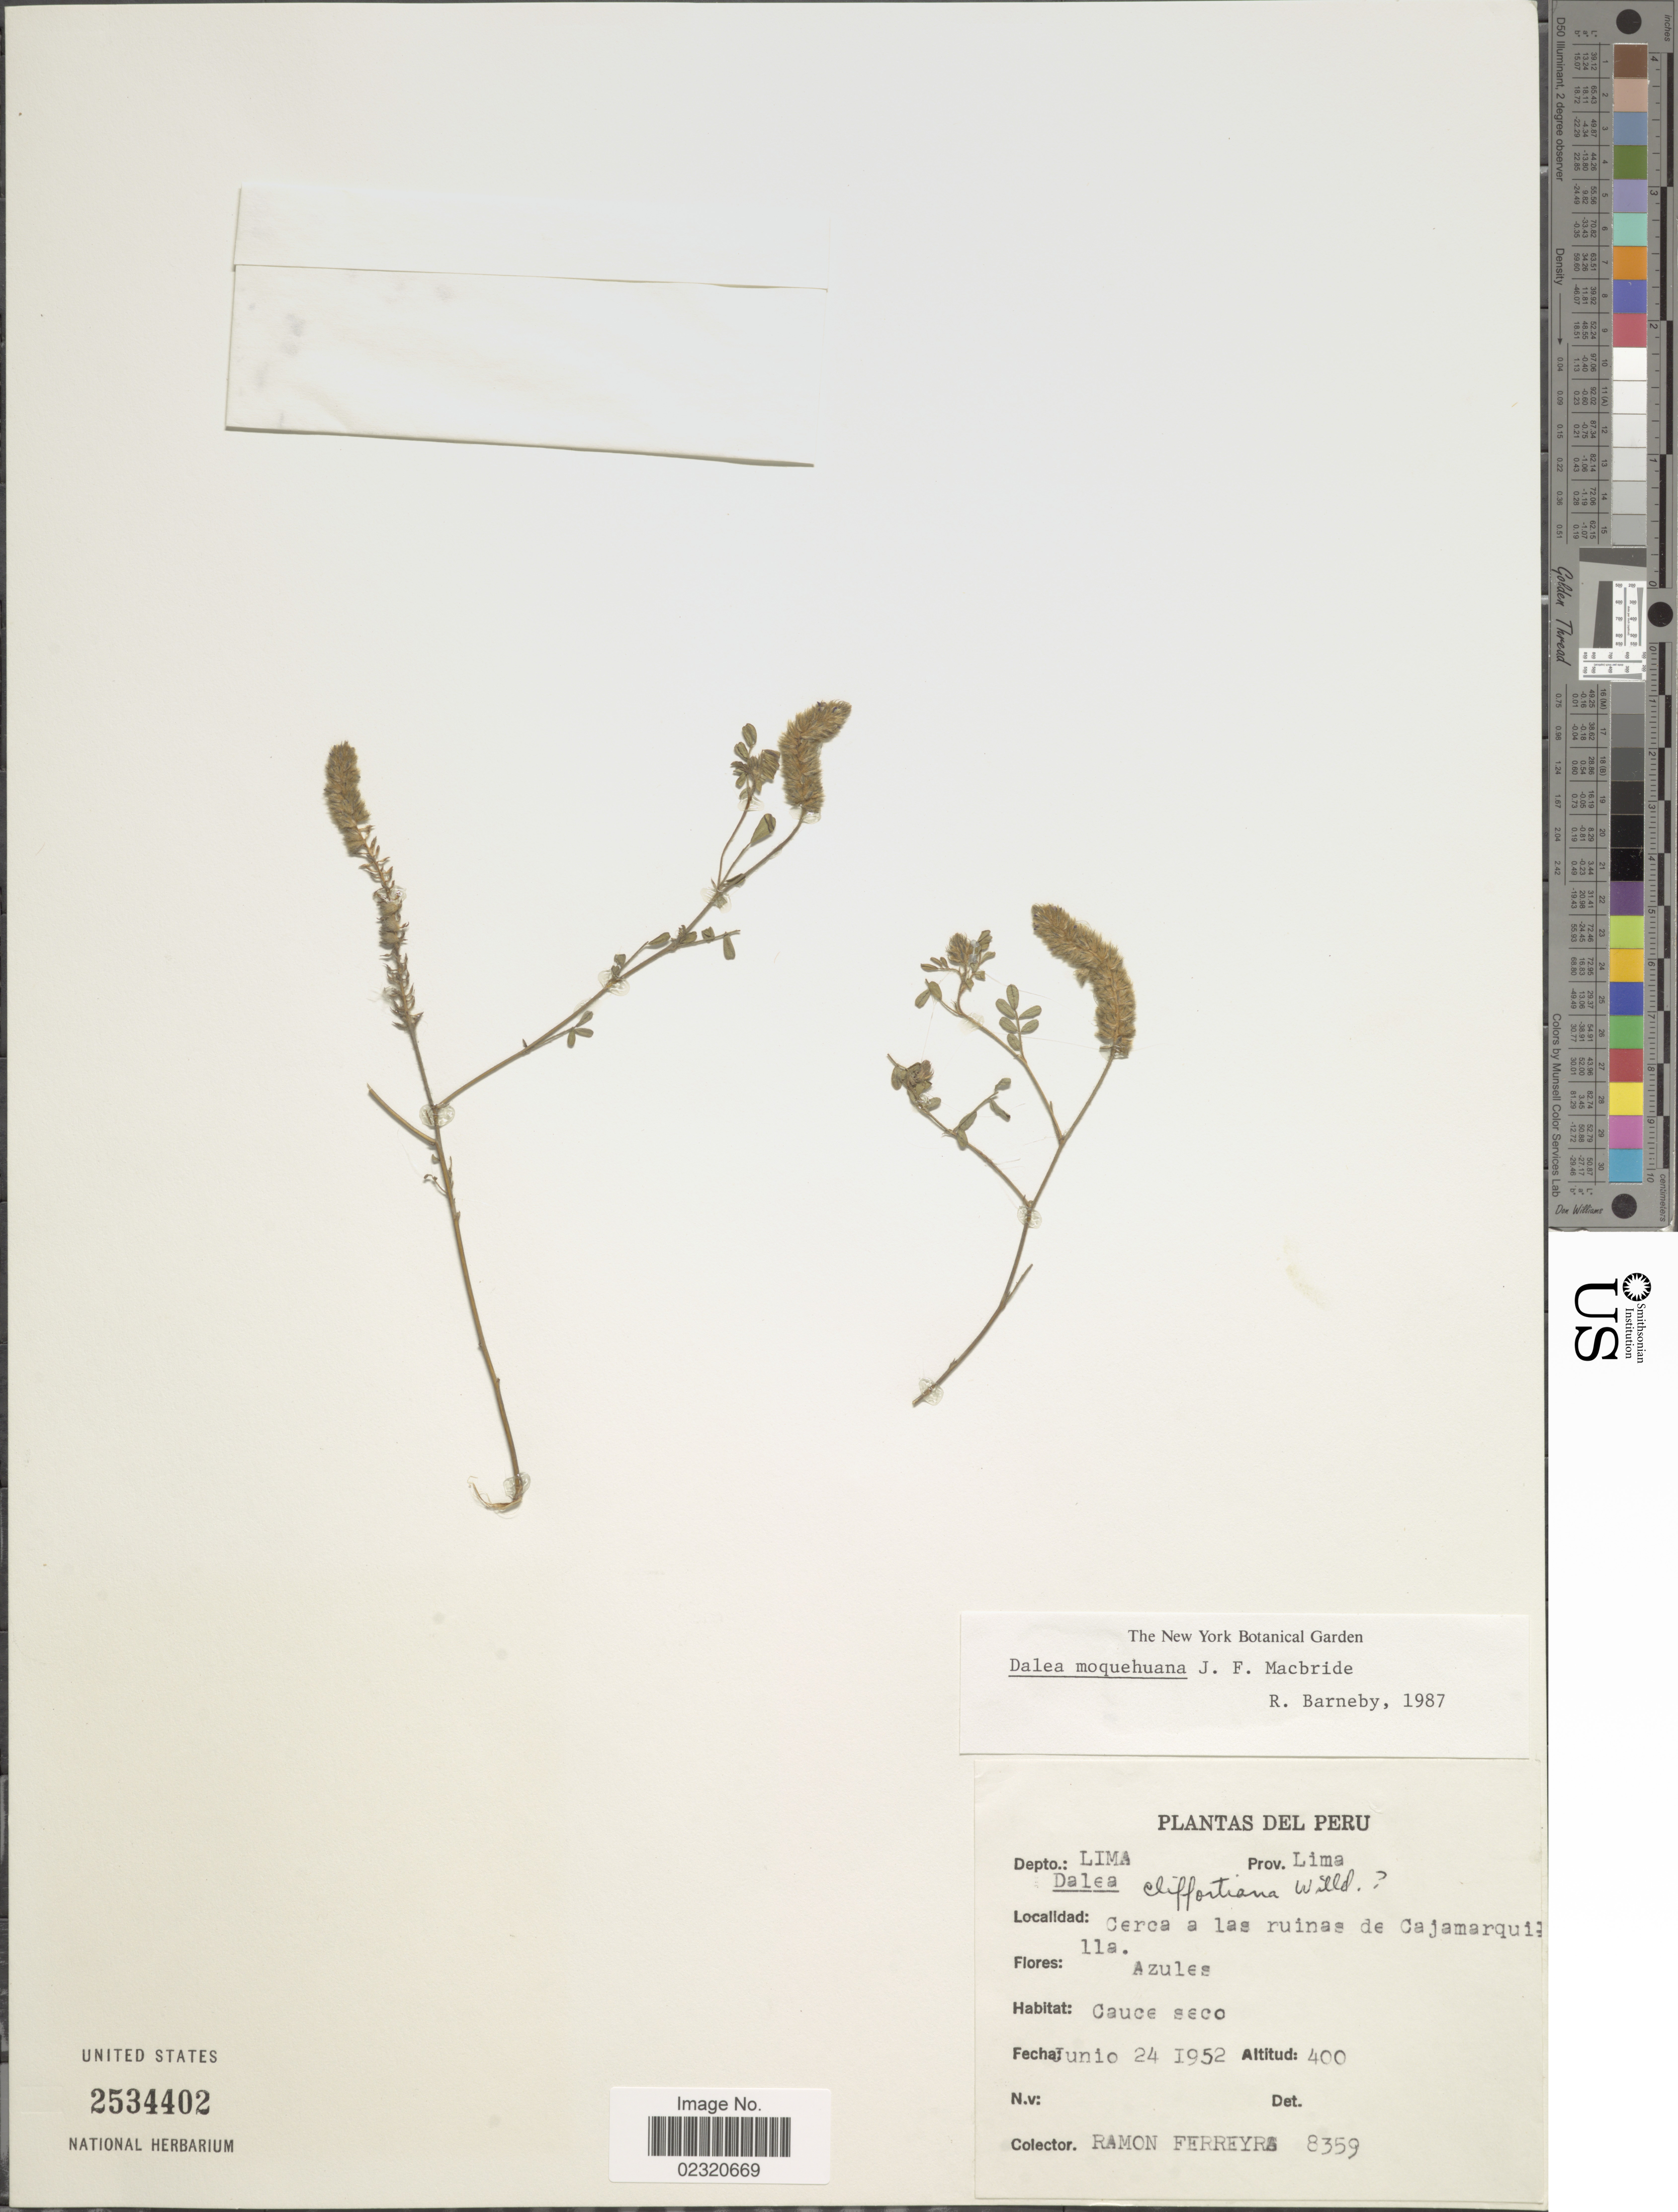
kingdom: Plantae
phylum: Tracheophyta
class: Magnoliopsida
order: Fabales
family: Fabaceae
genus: Dalea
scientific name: Dalea moquehuana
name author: J.F. Macbr.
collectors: R. A. Ferreyra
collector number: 8359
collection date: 1952-06-24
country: Peru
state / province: Lima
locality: Cerca a las ruinas de Cajamarquilla, Prov. Lima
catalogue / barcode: US 2534402